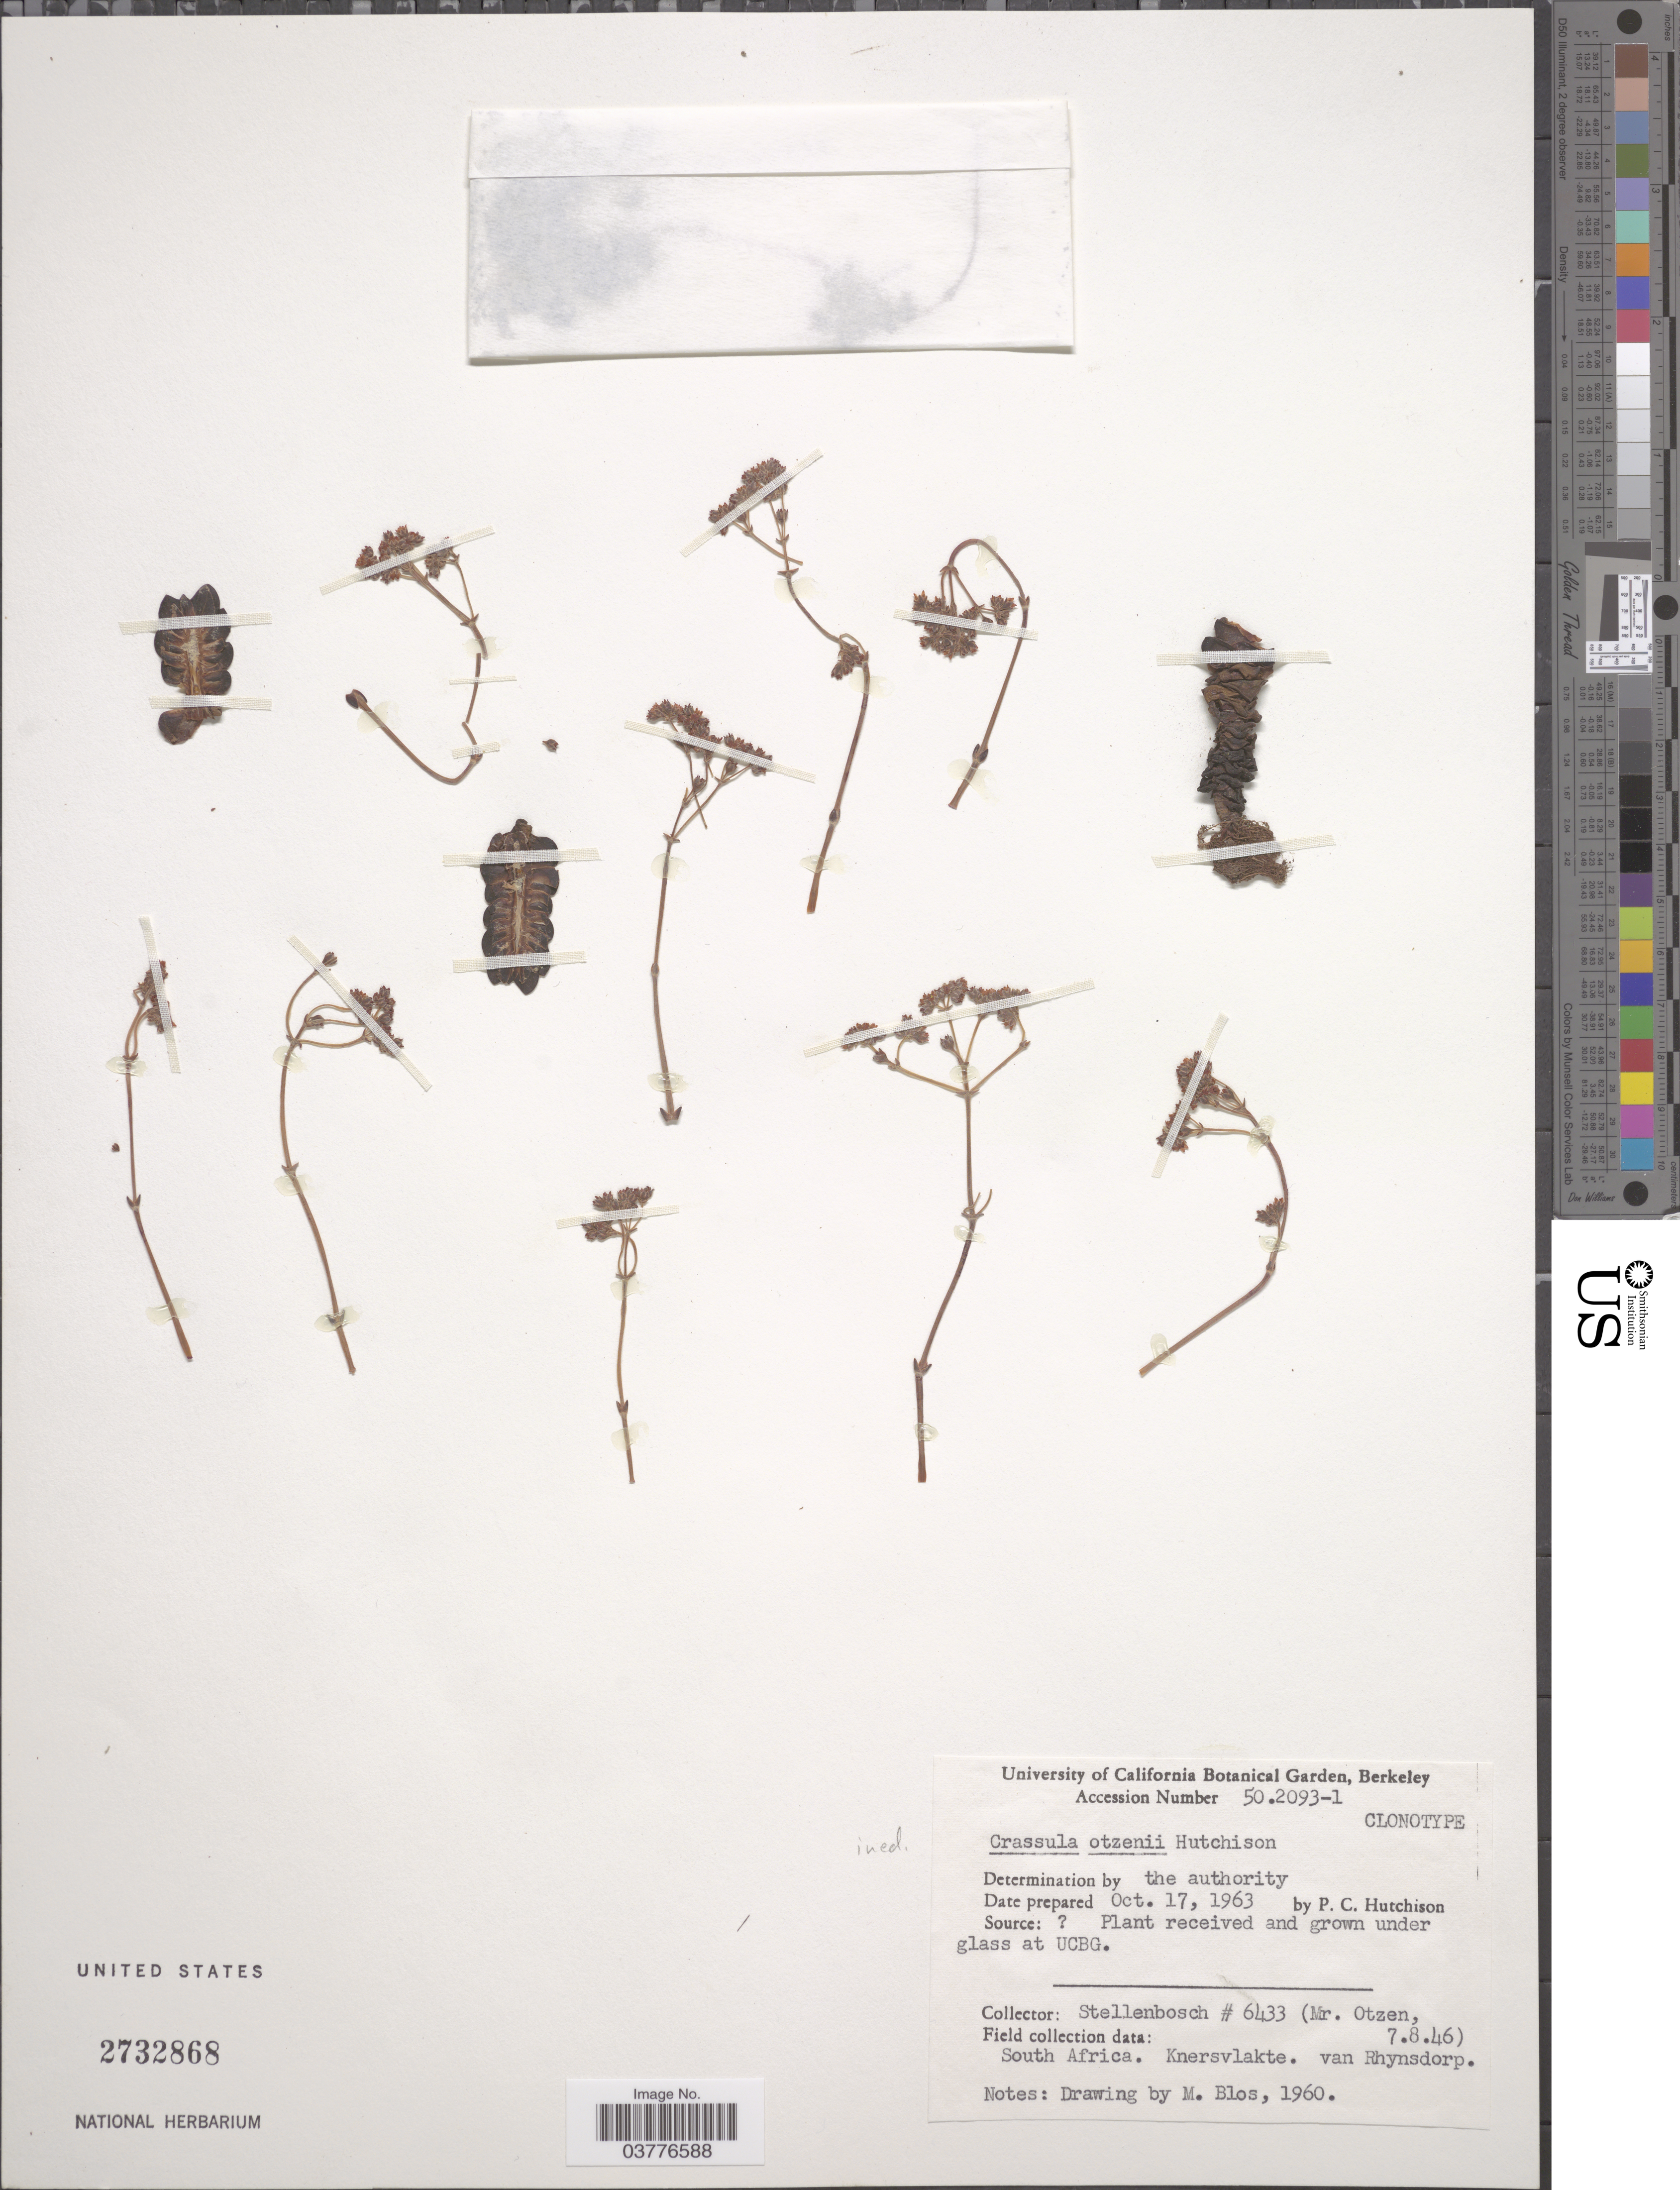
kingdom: Plantae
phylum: Tracheophyta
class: Magnoliopsida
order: Saxifragales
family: Crassulaceae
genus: Crassula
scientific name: Crassula sp.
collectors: P. C. Hutchison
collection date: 1963-10-17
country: United States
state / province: California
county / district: Alameda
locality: University of California Botanical Garden, Berkeley.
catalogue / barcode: US 2732868